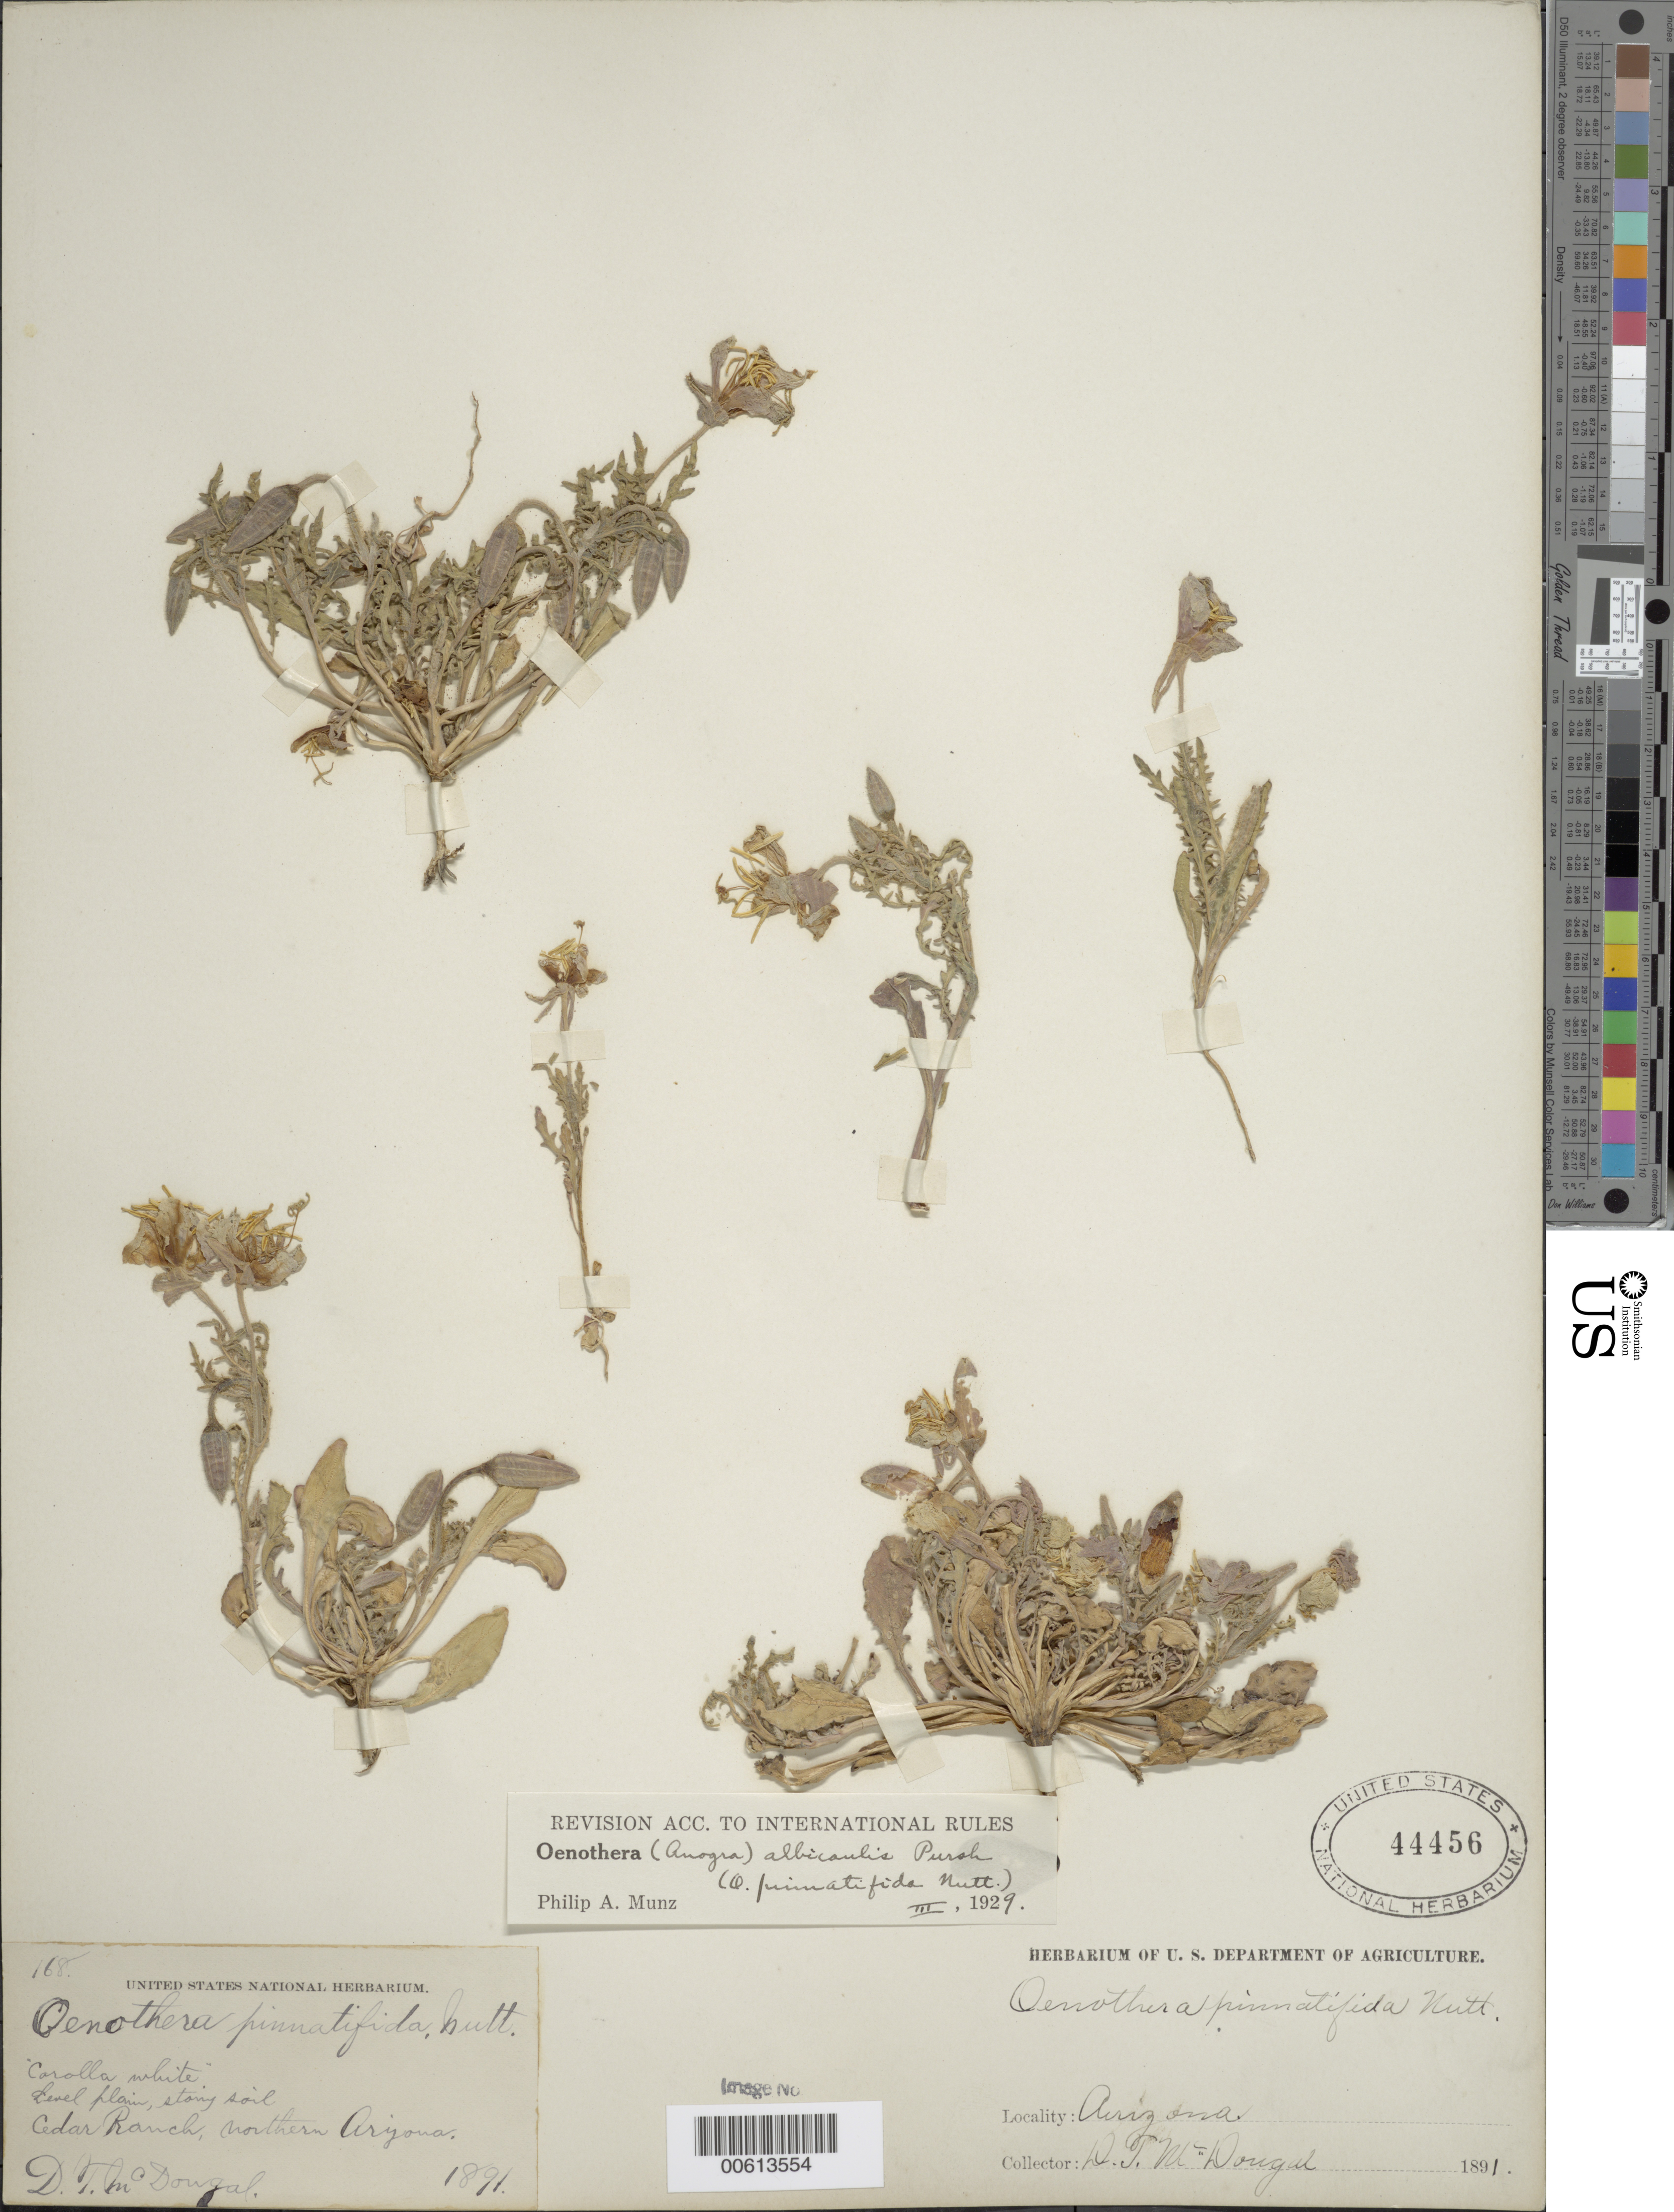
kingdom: Plantae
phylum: Tracheophyta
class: Magnoliopsida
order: Myrtales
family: Onagraceae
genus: Oenothera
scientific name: Oenothera albicaulis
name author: Pursh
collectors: D. McDougal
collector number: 168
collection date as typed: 1891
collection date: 1891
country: United States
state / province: Arizona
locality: Cedar Ranch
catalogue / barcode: US 44456